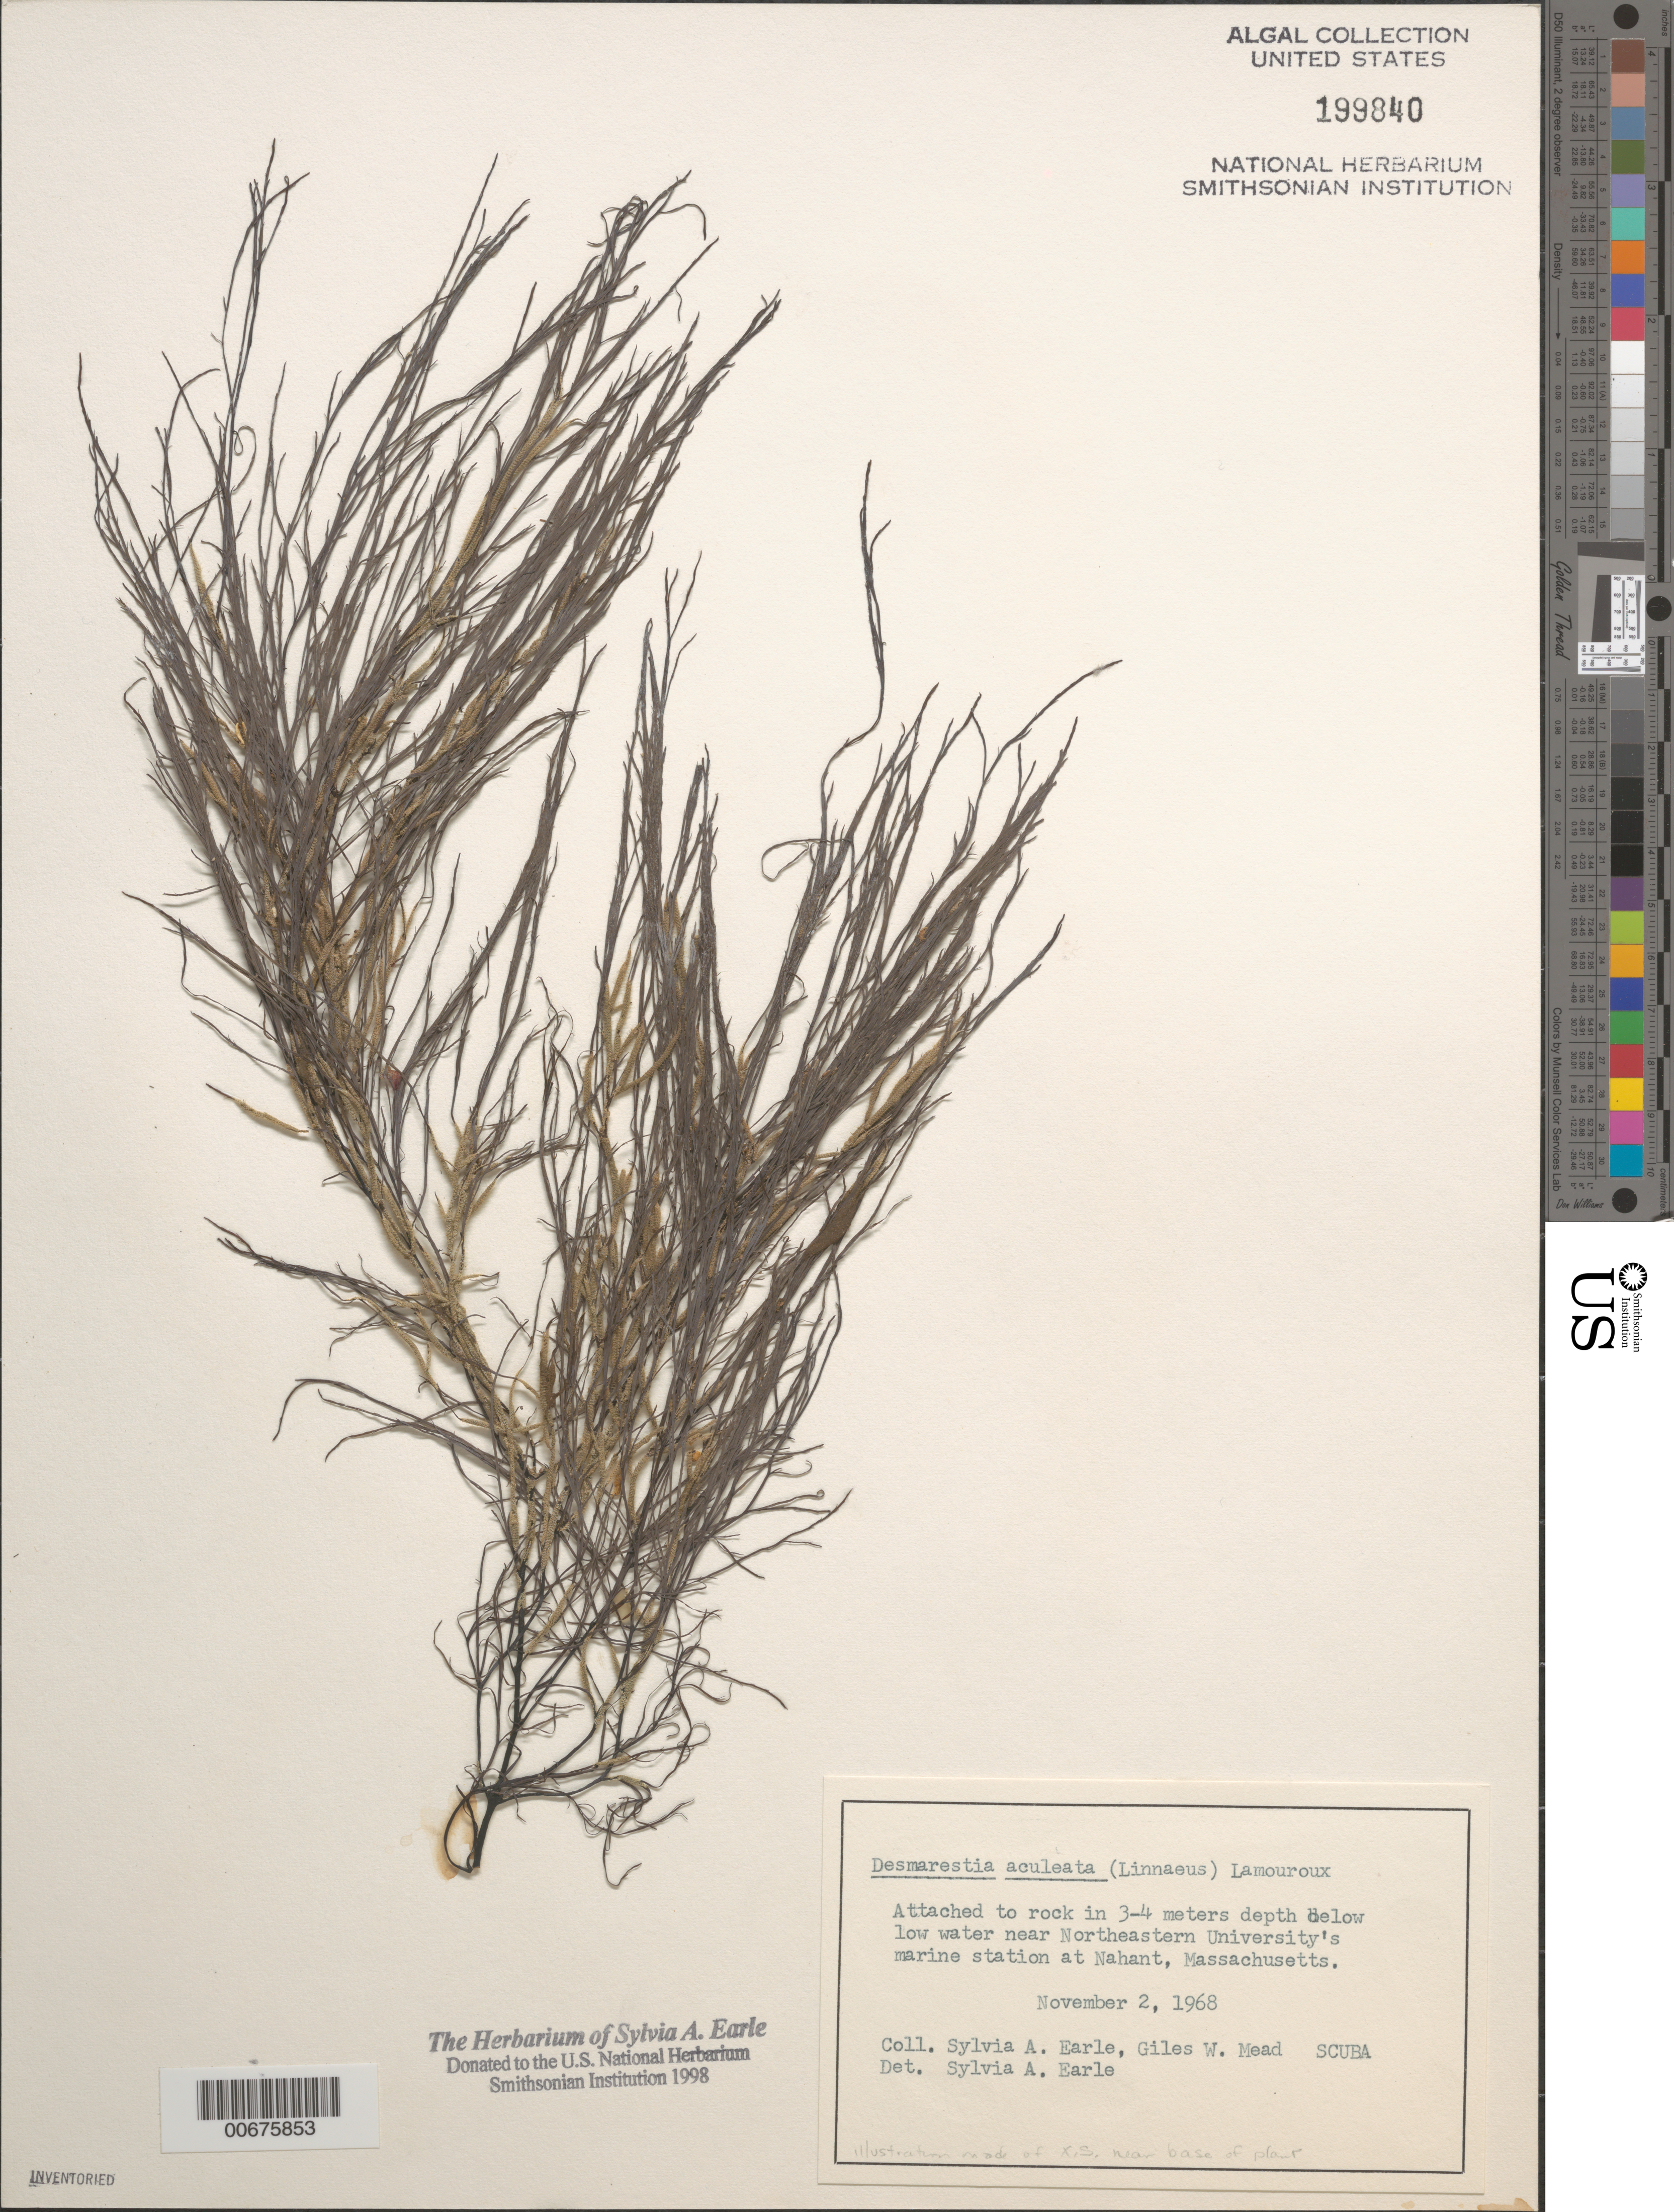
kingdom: Chromista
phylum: Ochrophyta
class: Phaeophyceae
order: Desmarestiales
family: Desmarestiaceae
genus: Desmarestia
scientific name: Desmarestia aculeata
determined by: Earle, S. A.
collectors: S. A. Earle & G. W. Mead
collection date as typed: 02 Nov 1968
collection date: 1968-11-02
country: United States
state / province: Massachusetts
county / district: Essex County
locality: Nahant, near Northeastern University's marine station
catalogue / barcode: US 199840